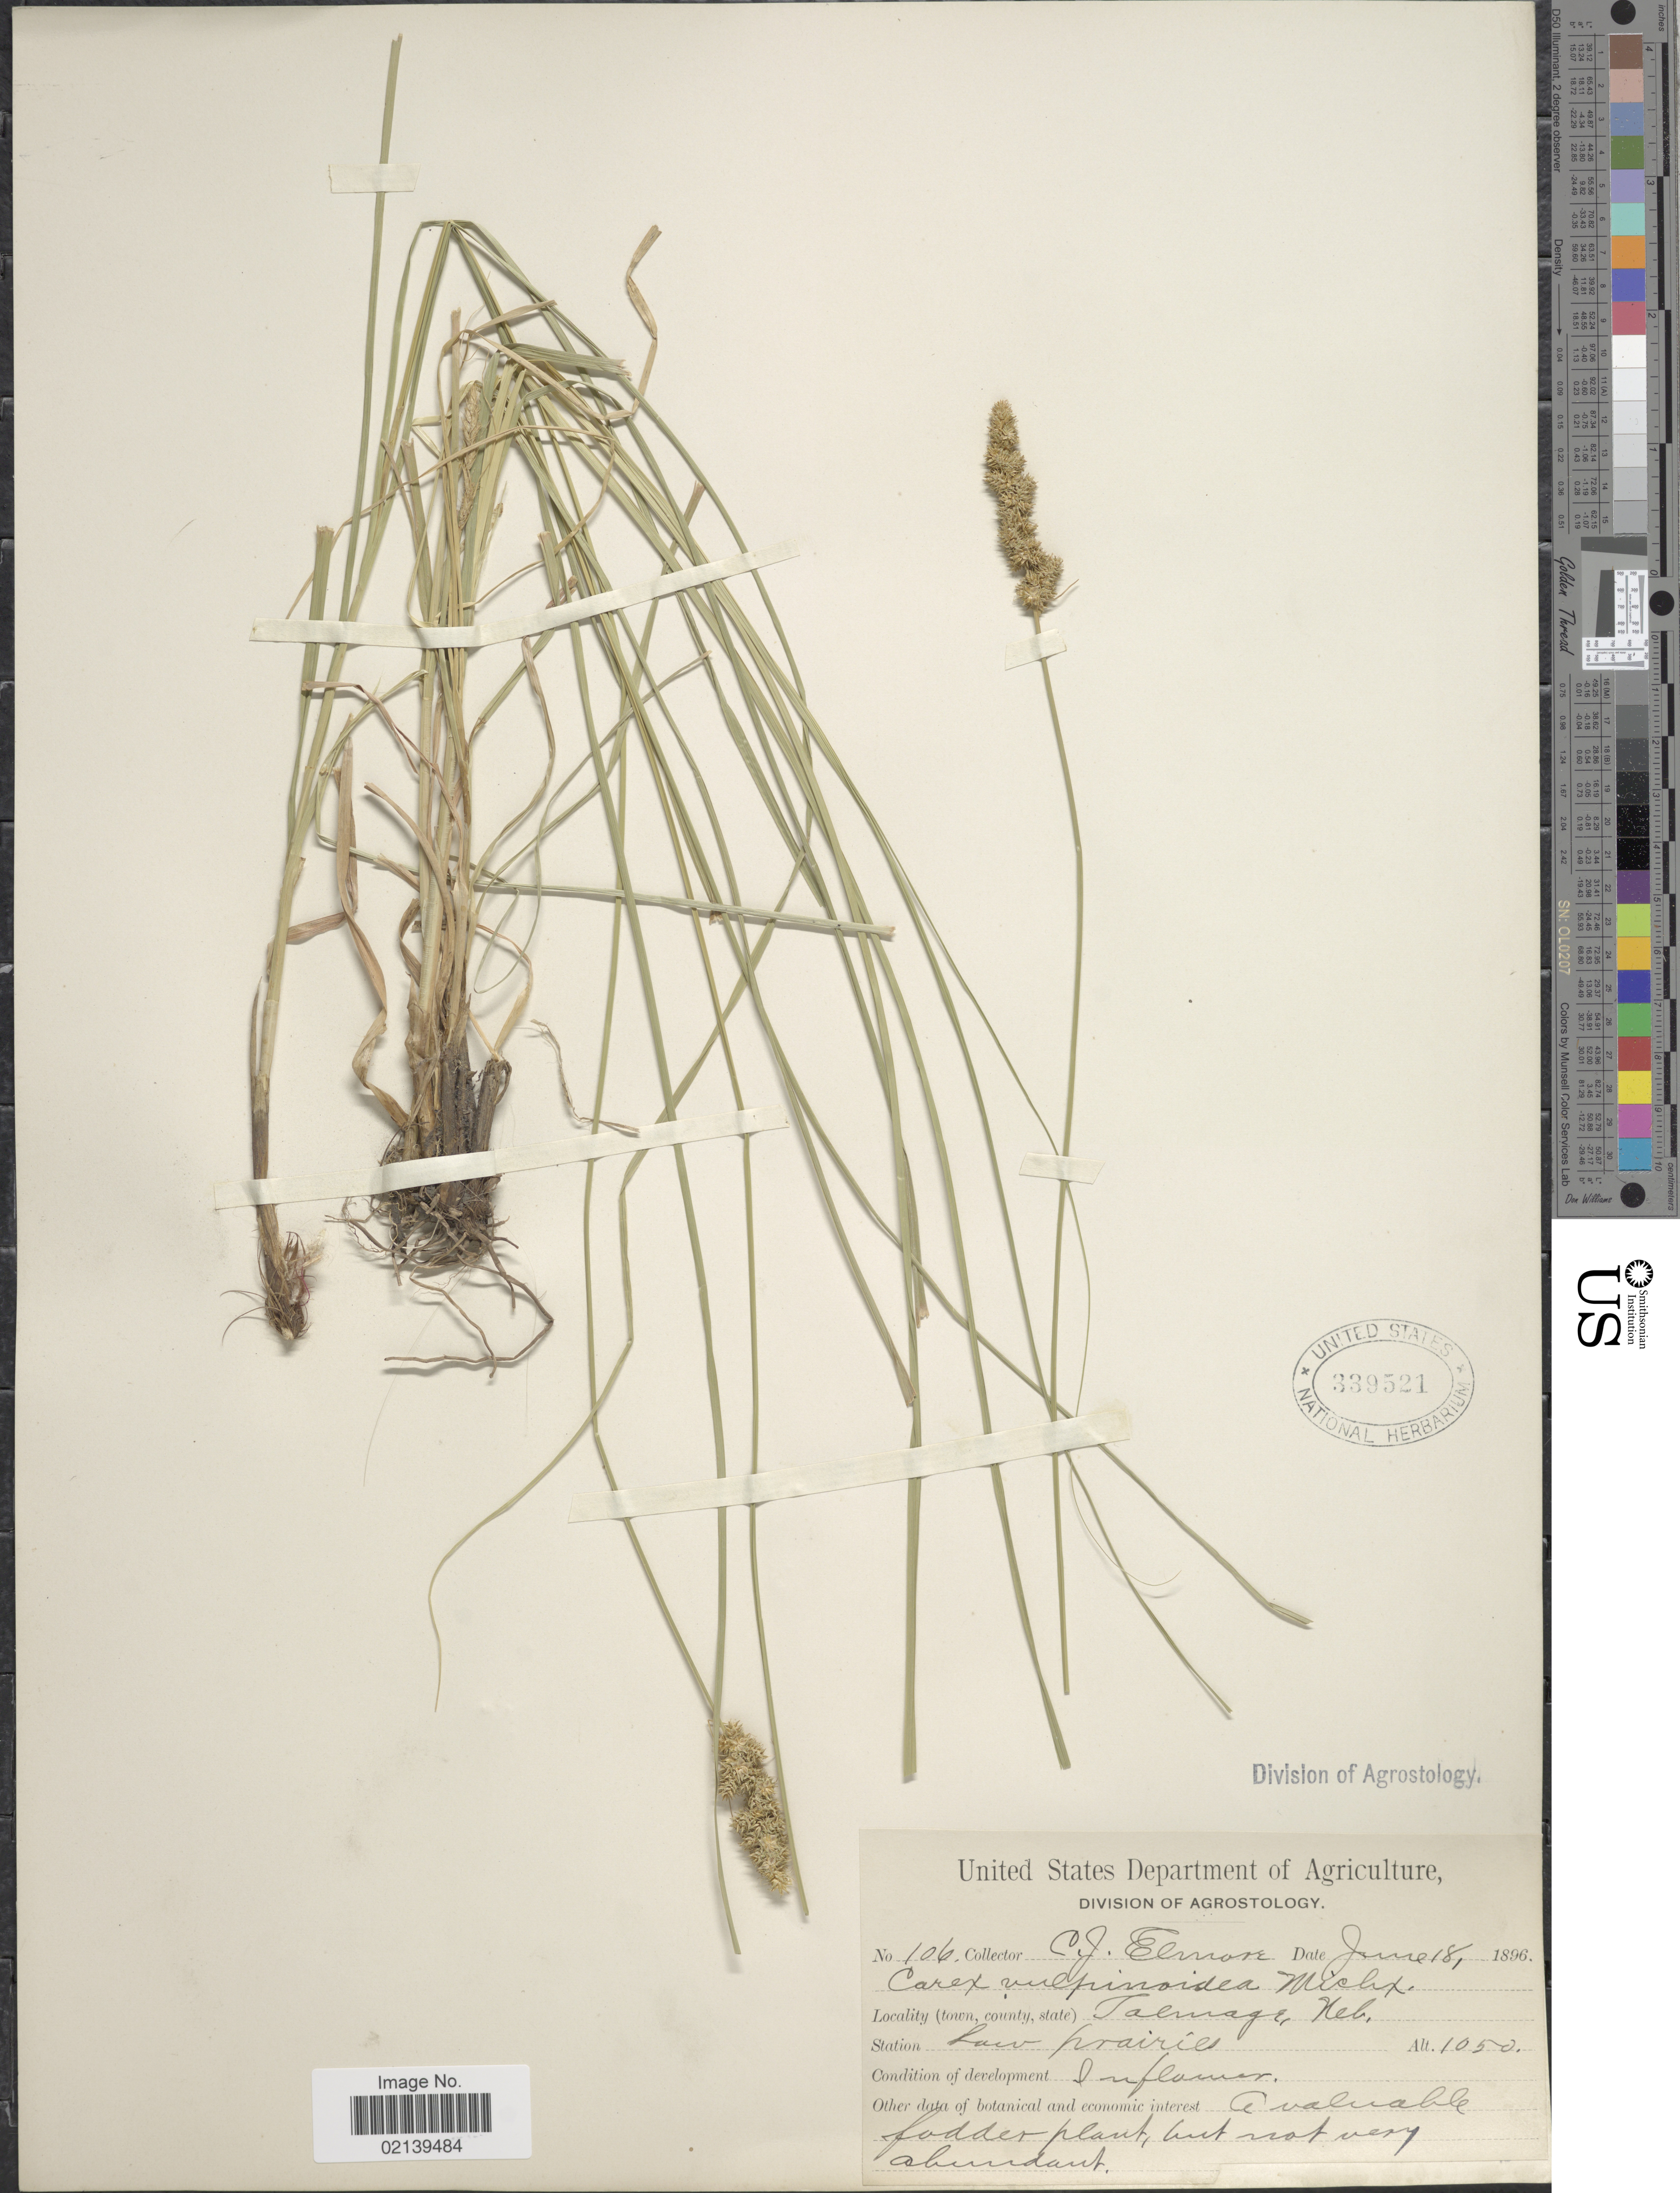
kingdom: Plantae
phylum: Tracheophyta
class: Liliopsida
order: Poales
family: Cyperaceae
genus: Carex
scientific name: Carex vulpinoidea Michx.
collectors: C. Elmore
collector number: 106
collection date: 1896-06-18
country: United States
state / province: Nebraska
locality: Talmage, Nebr.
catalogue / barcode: US 339521